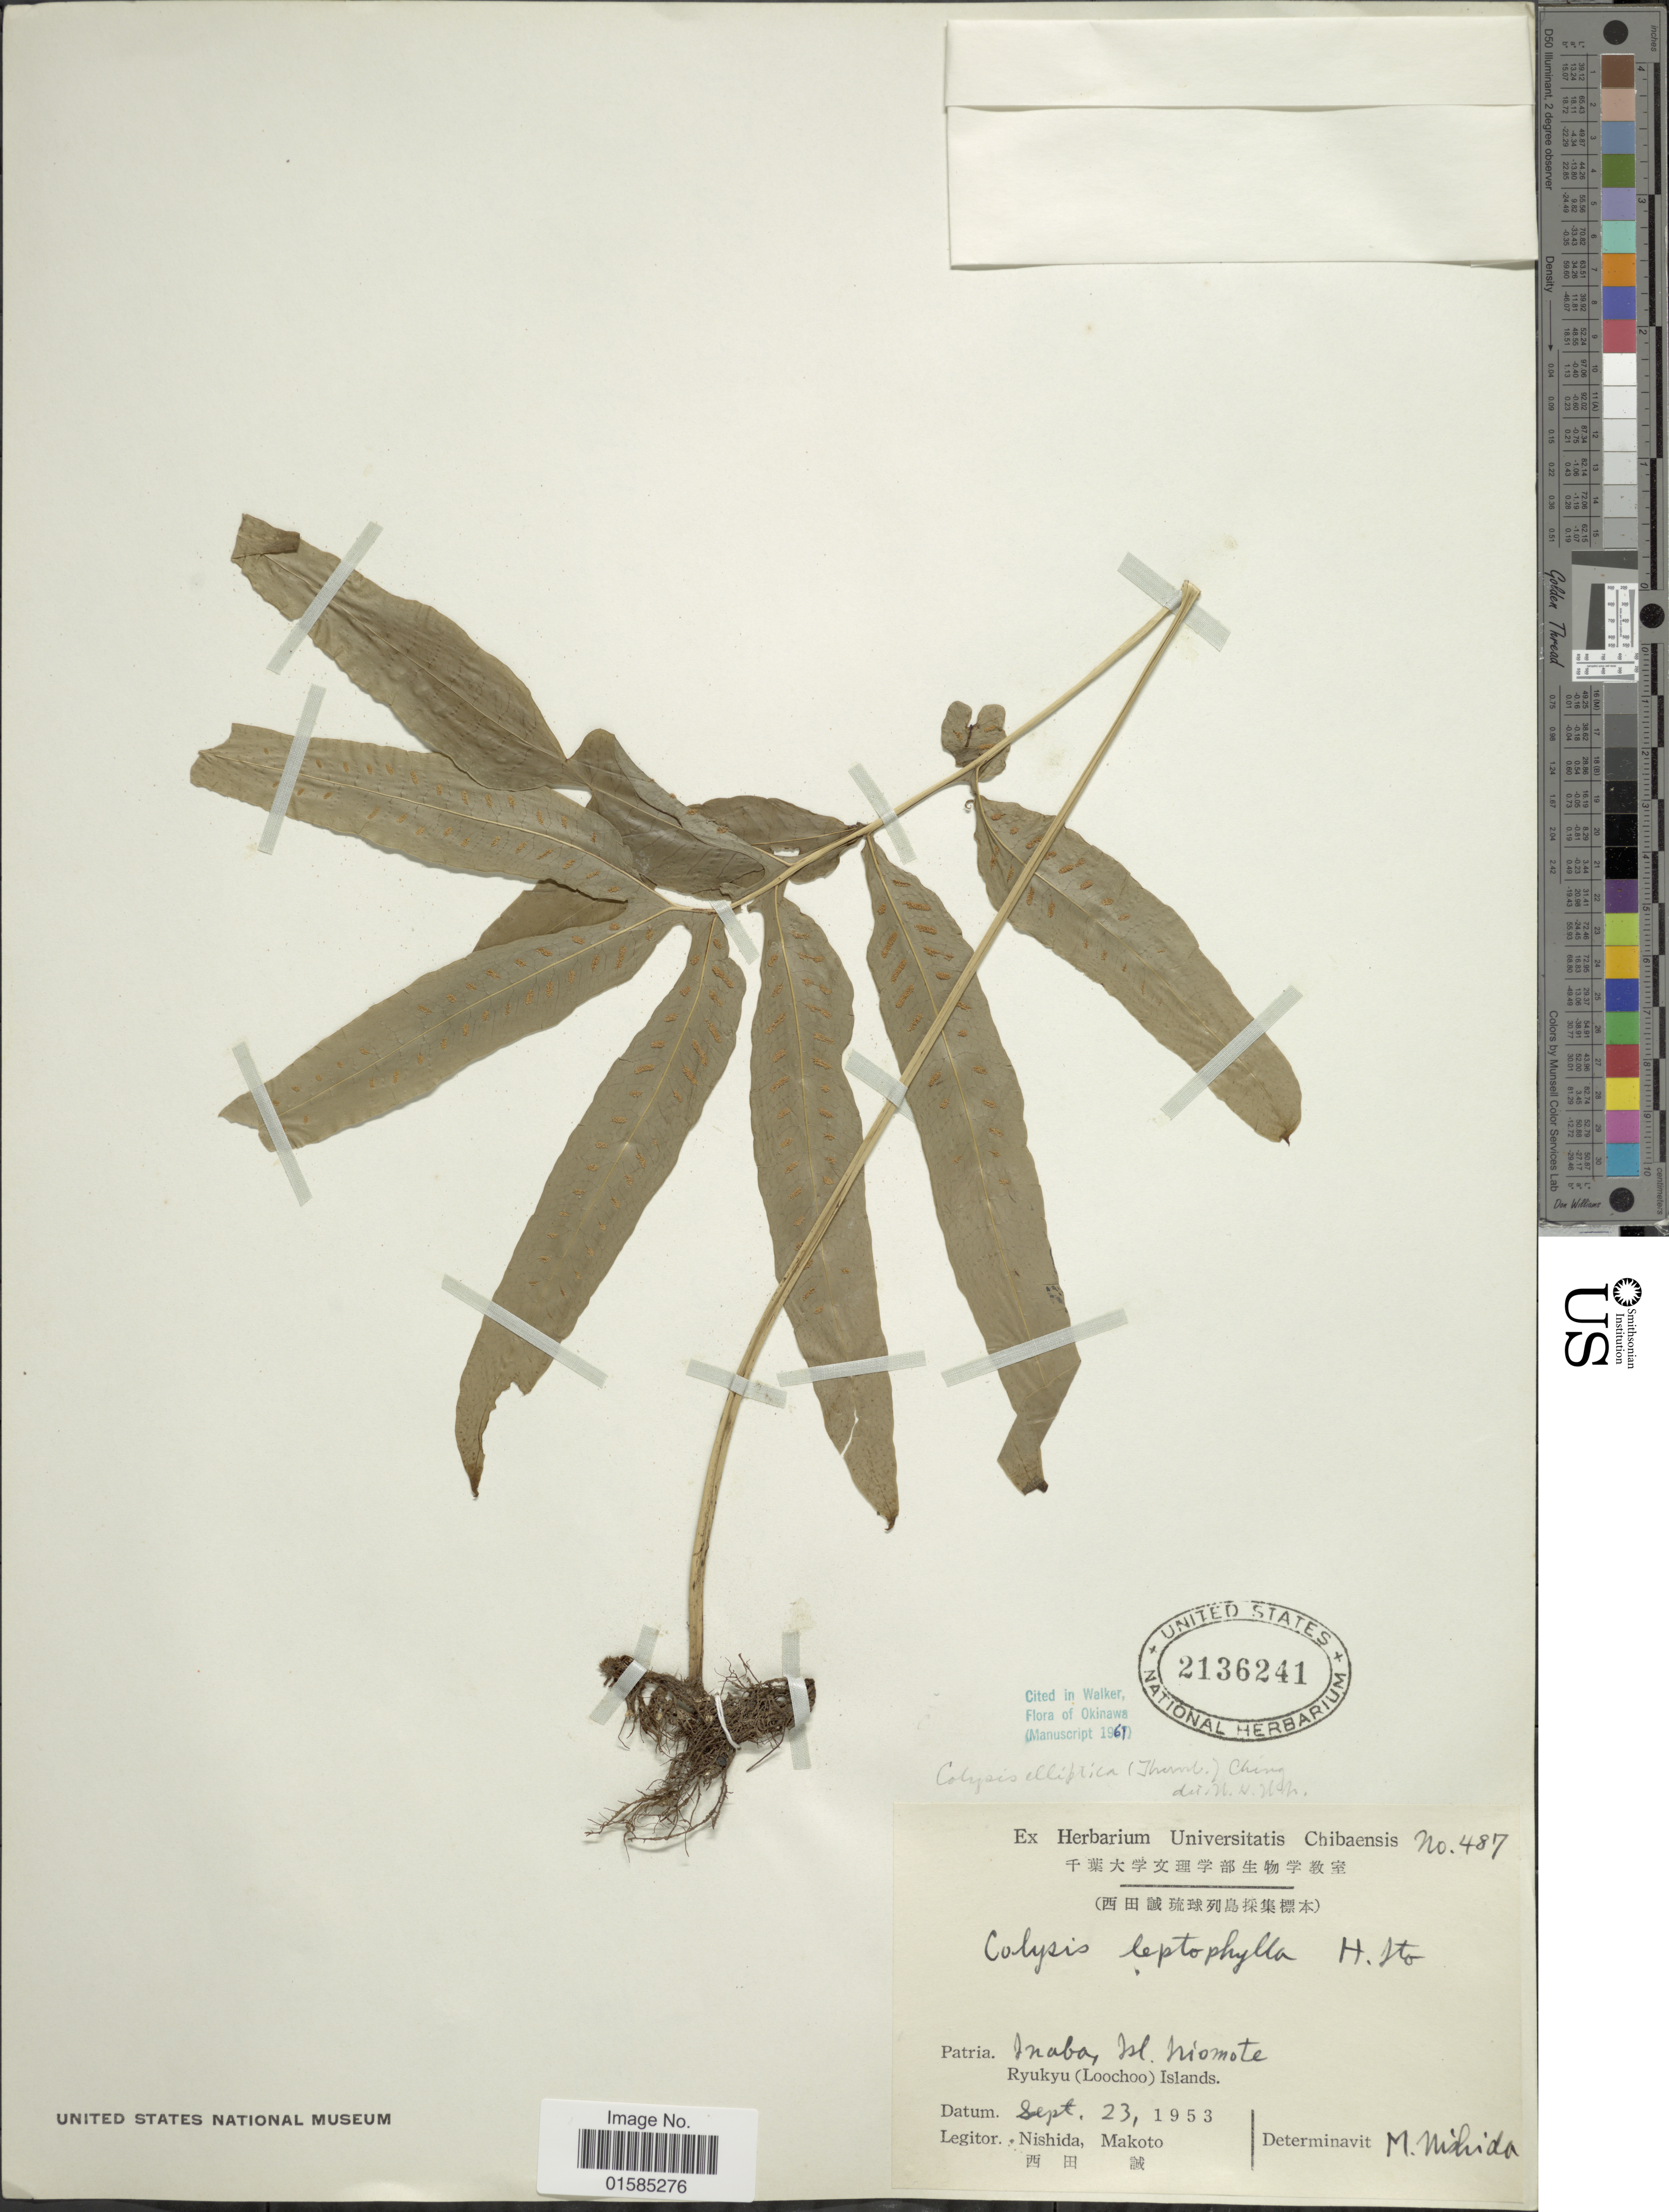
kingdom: Plantae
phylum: Tracheophyta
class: Polypodiopsida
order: Polypodiales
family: Polypodiaceae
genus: Leptochilus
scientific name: Leptochilus ellipticus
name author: (Thunb.) Noot.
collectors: Nishida & Makoto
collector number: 487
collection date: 1953-09-23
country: Japan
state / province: Okinawa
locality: Chibaensis, Ryukyu (Loochoo) Islands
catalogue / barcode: US 2136241